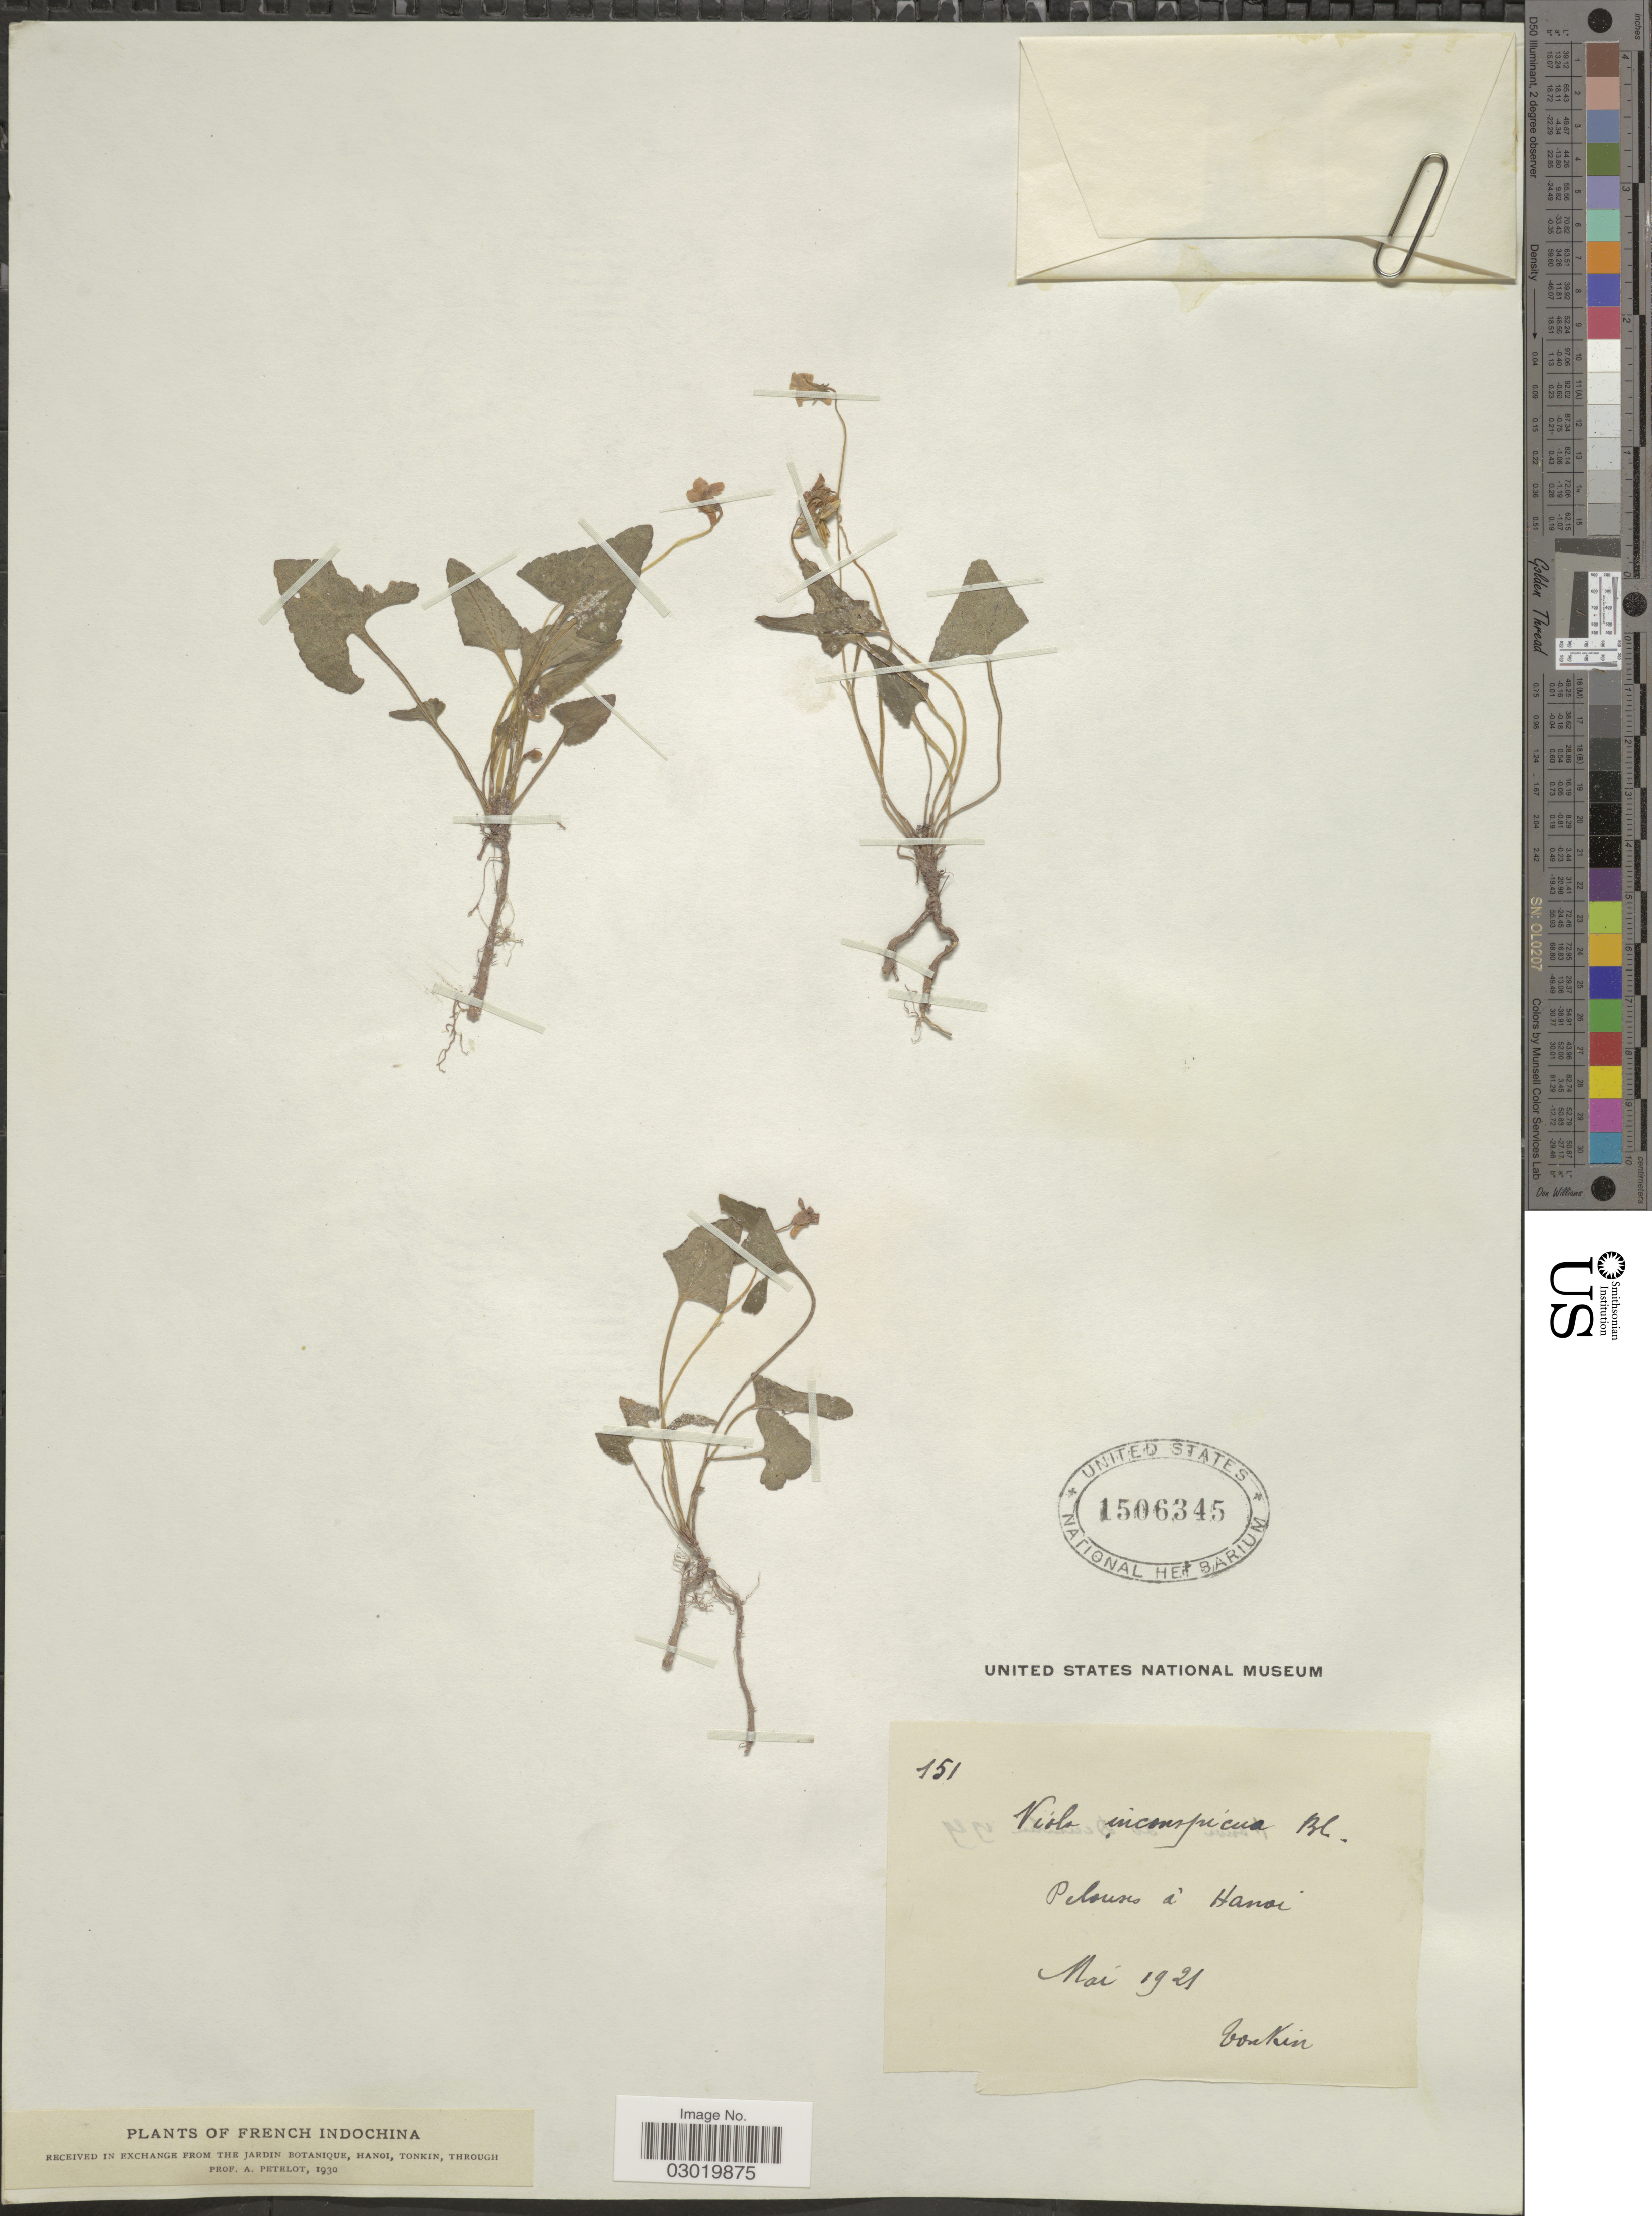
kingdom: Plantae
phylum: Tracheophyta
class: Magnoliopsida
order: Malpighiales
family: Violaceae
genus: Viola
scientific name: Viola inconspicua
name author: Blume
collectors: A. Petelot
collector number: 151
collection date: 1921-05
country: Vietnam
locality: Tonkin. Pelouses á Hanoi.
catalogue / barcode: US 1506345